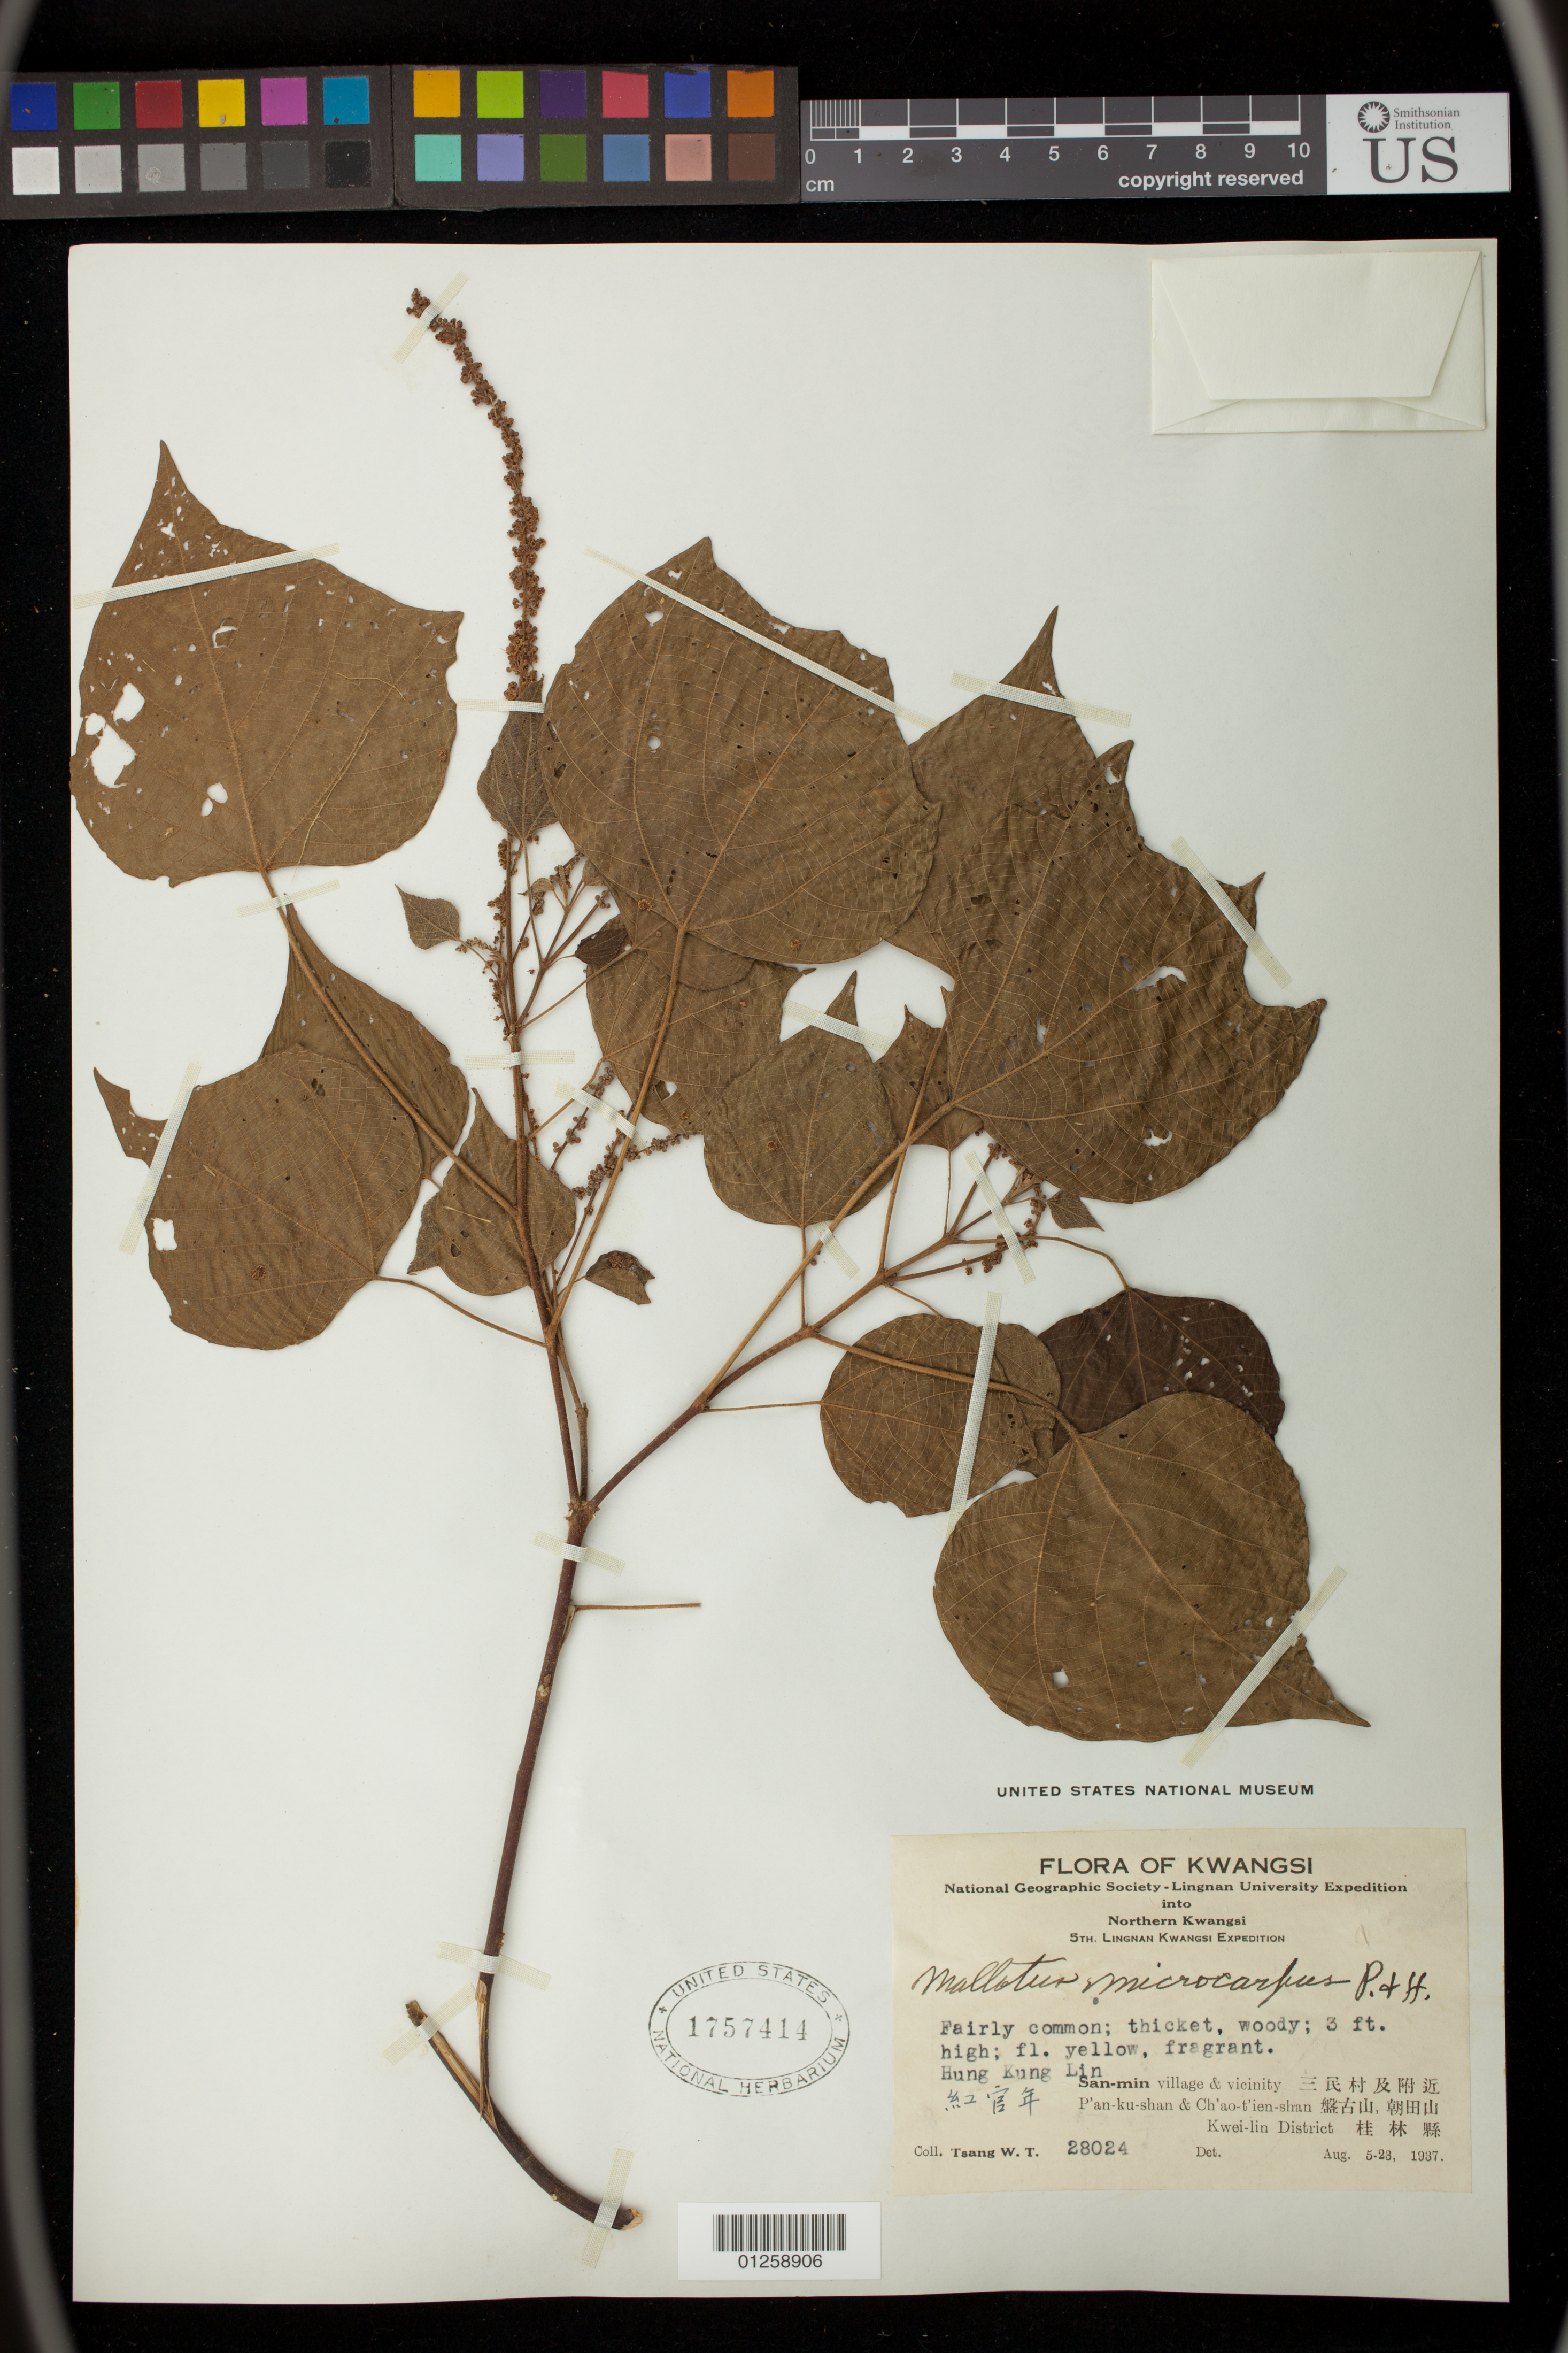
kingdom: Plantae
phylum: Tracheophyta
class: Magnoliopsida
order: Malpighiales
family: Euphorbiaceae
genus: Mallotus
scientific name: Mallotus microcarpus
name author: Pax & K. Hoffm.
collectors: W. T. Tsang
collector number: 28024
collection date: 1937-08-05/1937-08-23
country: China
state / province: Guangxi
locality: San-min village & vicinity P'an-ku-shan & Ch'ao-t'ien-shan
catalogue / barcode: US 1757414